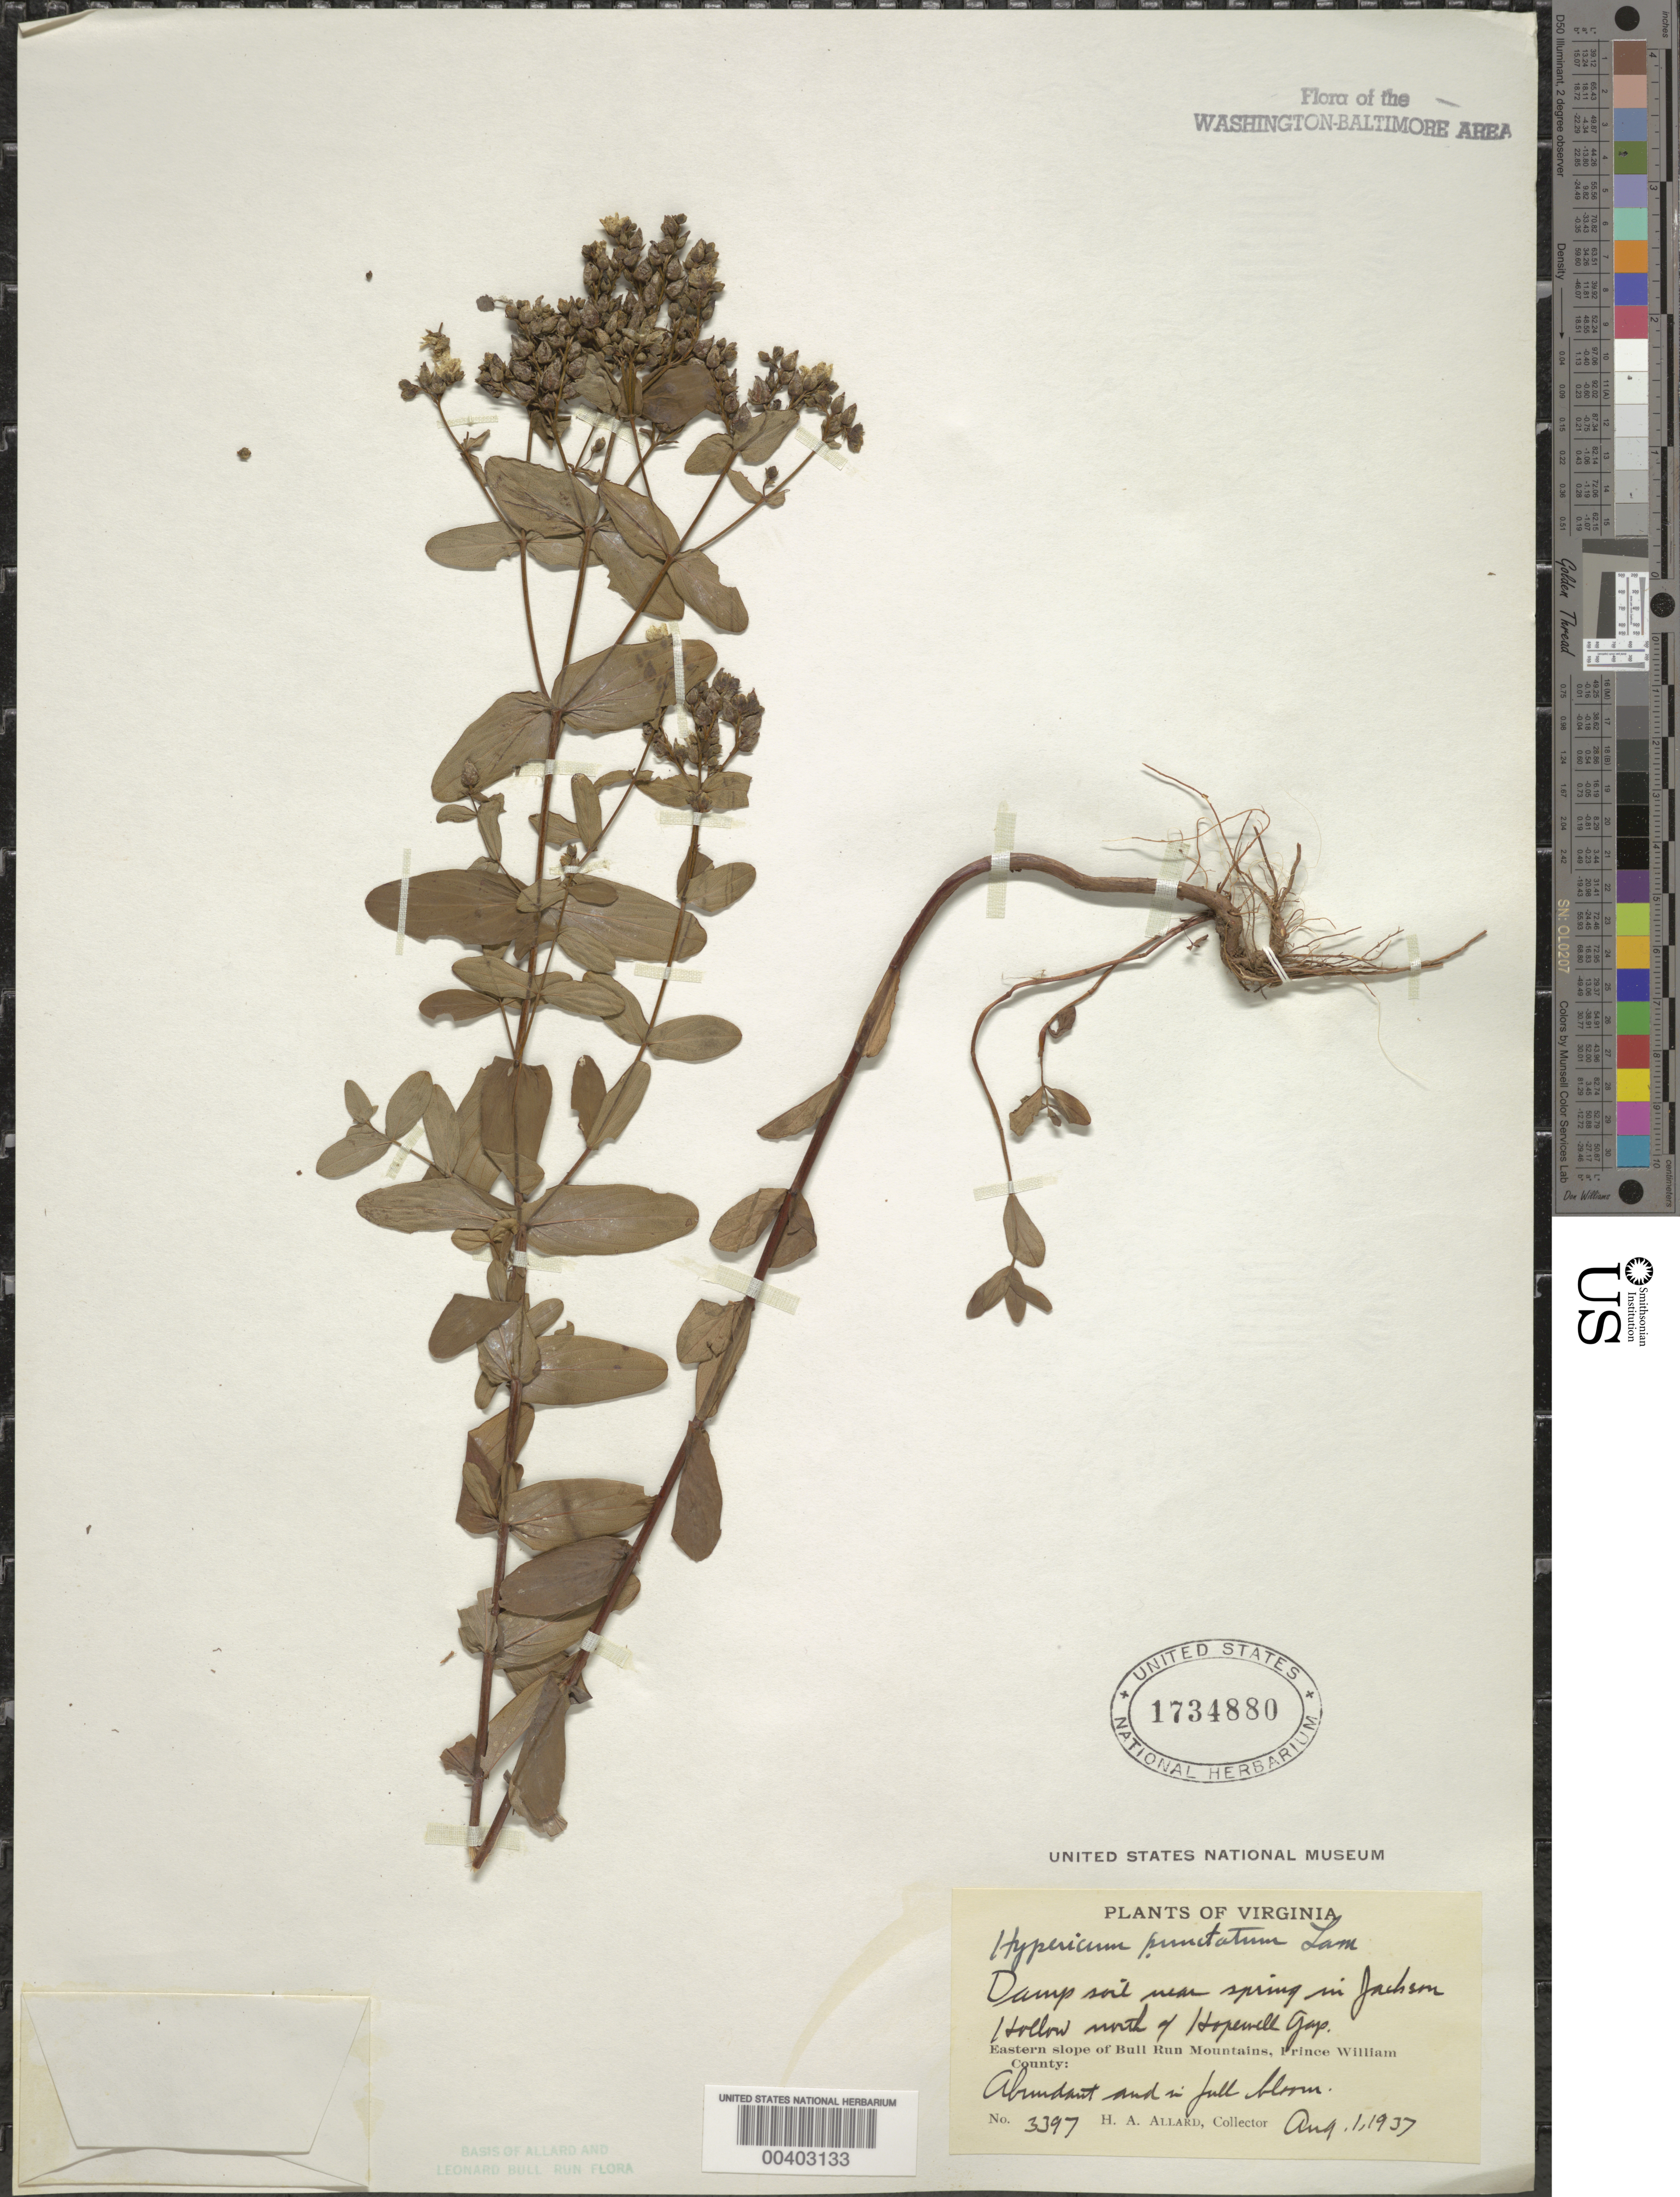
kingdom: Plantae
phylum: Tracheophyta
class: Magnoliopsida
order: Malpighiales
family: Hypericaceae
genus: Hypericum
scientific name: Hypericum punctatum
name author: Lam.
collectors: H. A. Allard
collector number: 3397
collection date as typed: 01 Aug 1937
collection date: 1937-08-01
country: United States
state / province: Virginia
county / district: Prince William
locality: North of Hopewell Gap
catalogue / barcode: US 1734880